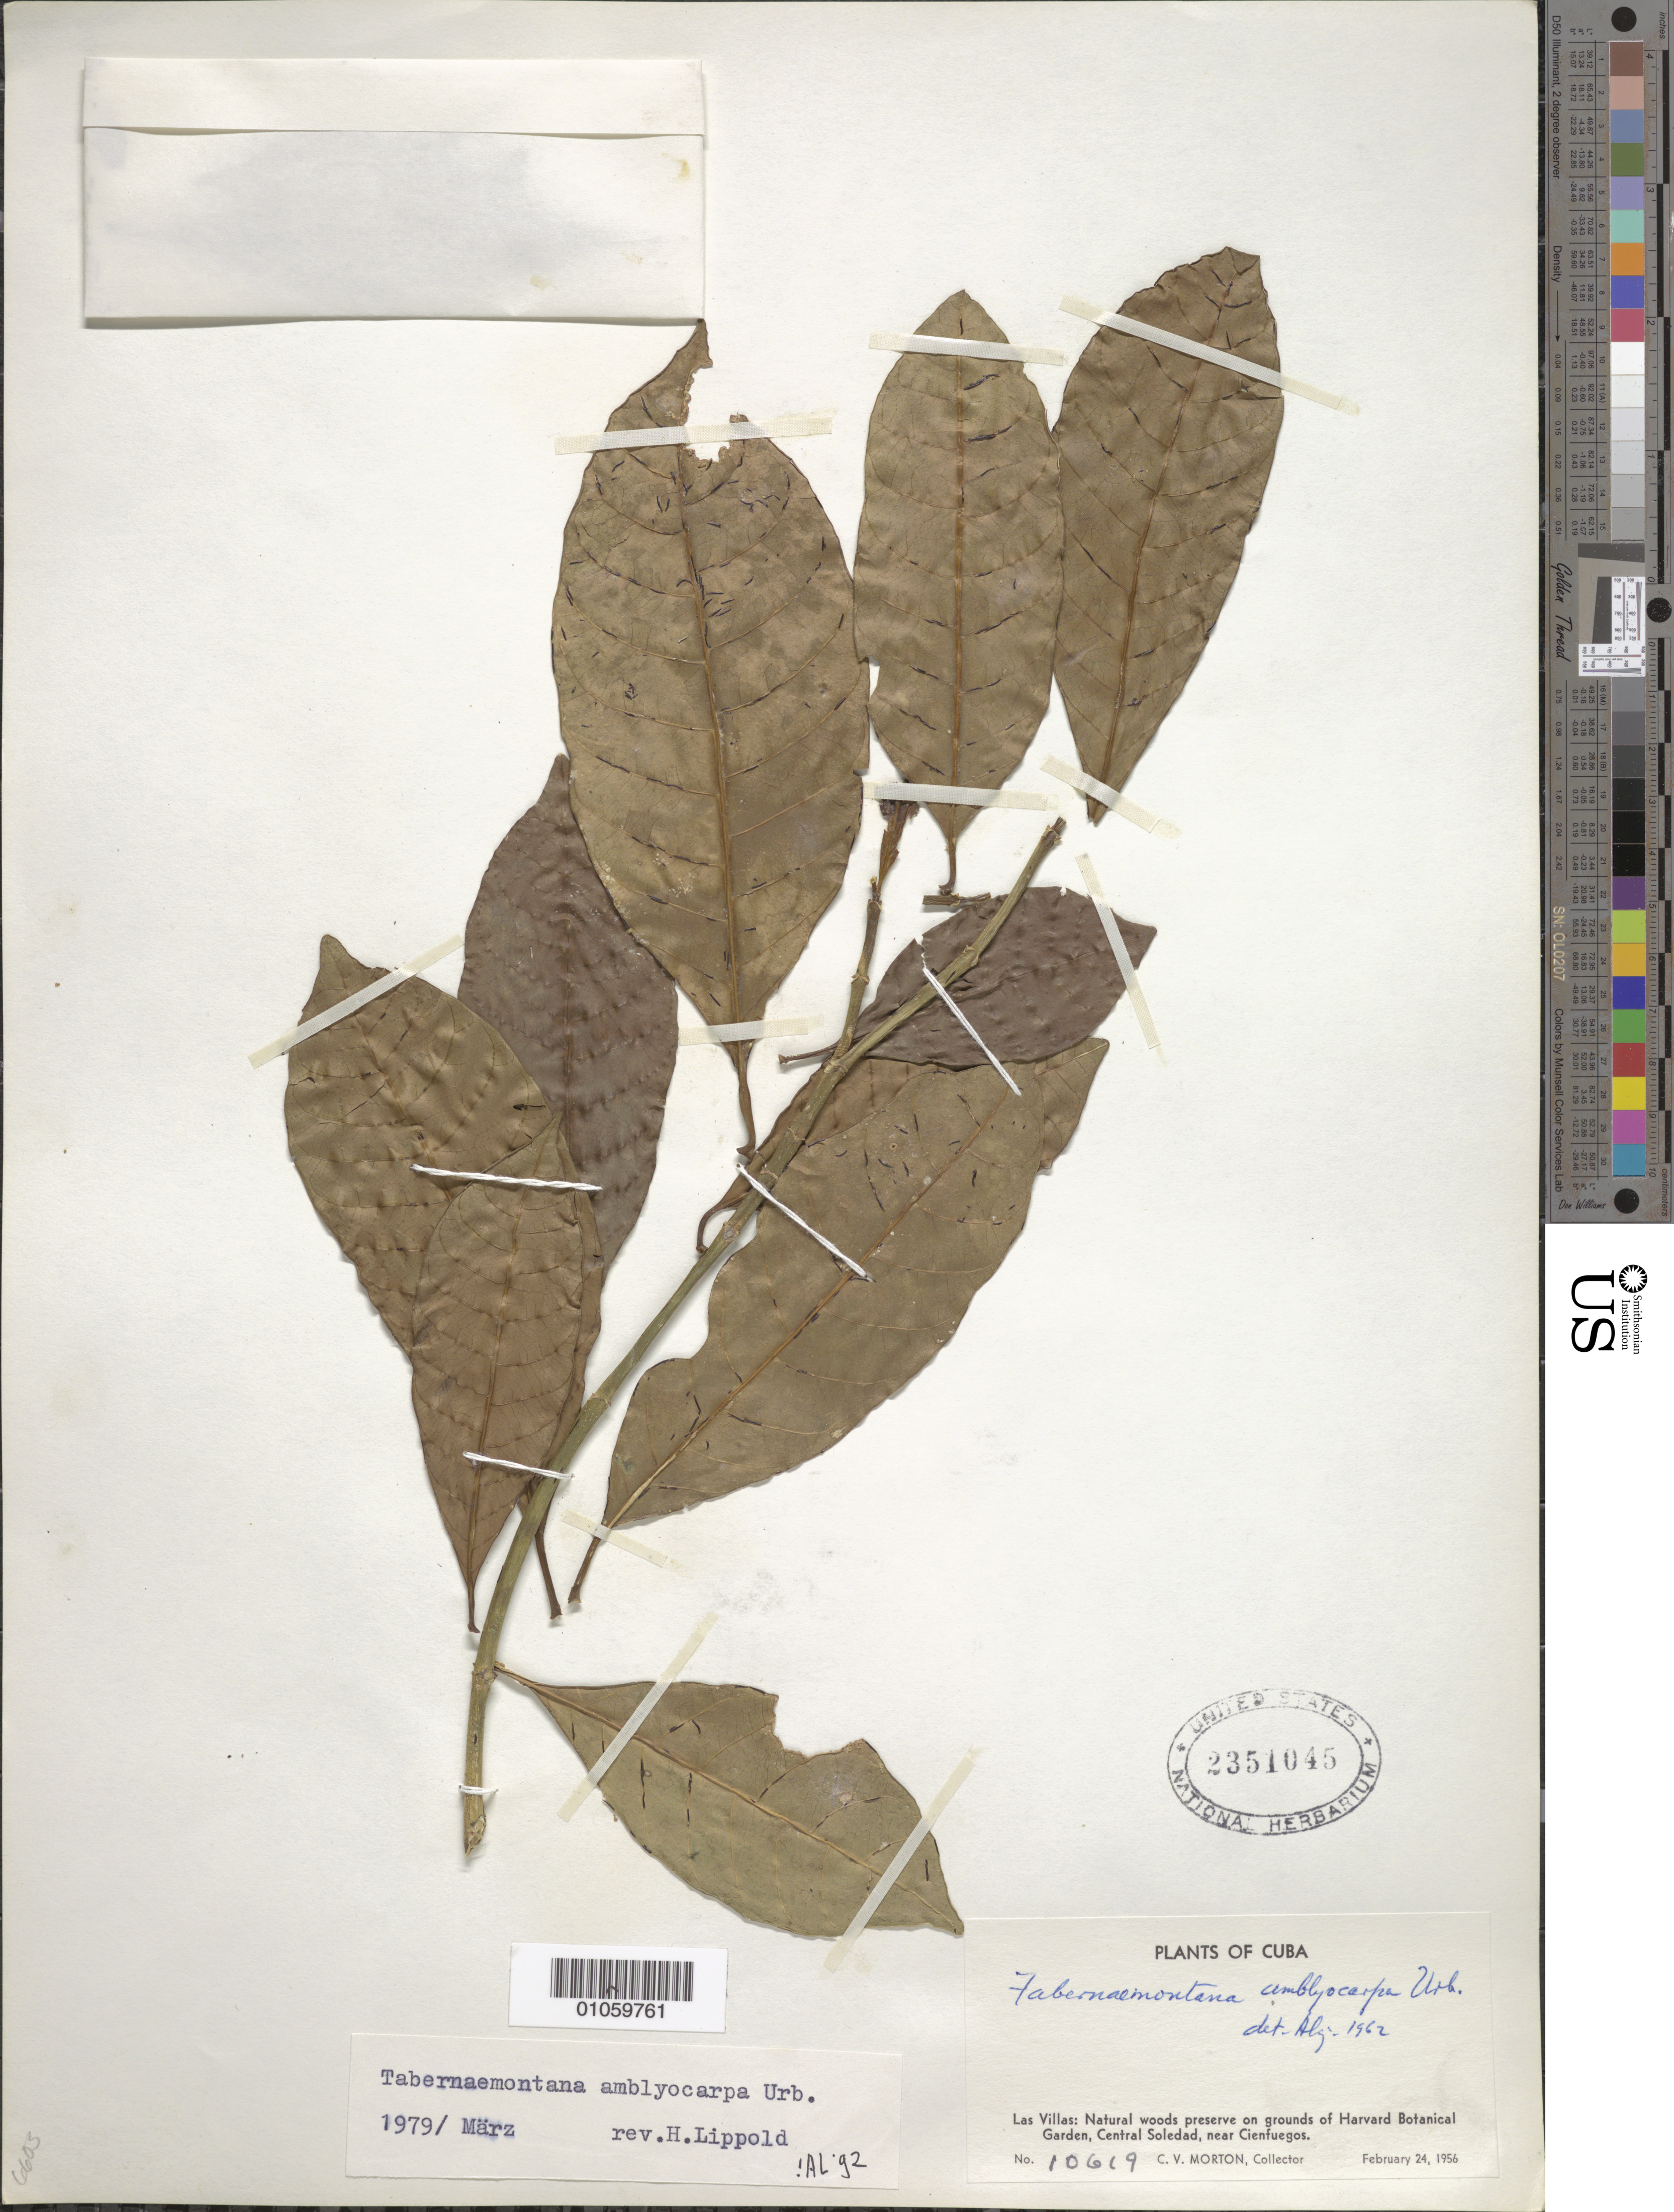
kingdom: Plantae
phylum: Tracheophyta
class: Magnoliopsida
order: Gentianales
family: Apocynaceae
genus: Tabernaemontana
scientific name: Tabernaemontana amblyocarpa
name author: Urb.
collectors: C. V. Morton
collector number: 10609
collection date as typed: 24 Feb 1956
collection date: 1956-02-24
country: Cuba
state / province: Cienfuegos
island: Cuba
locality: Natural woods preserve on grounds of Harvard Botanical Garden, Central Soledad, near Cienfuegos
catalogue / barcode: US 2351045